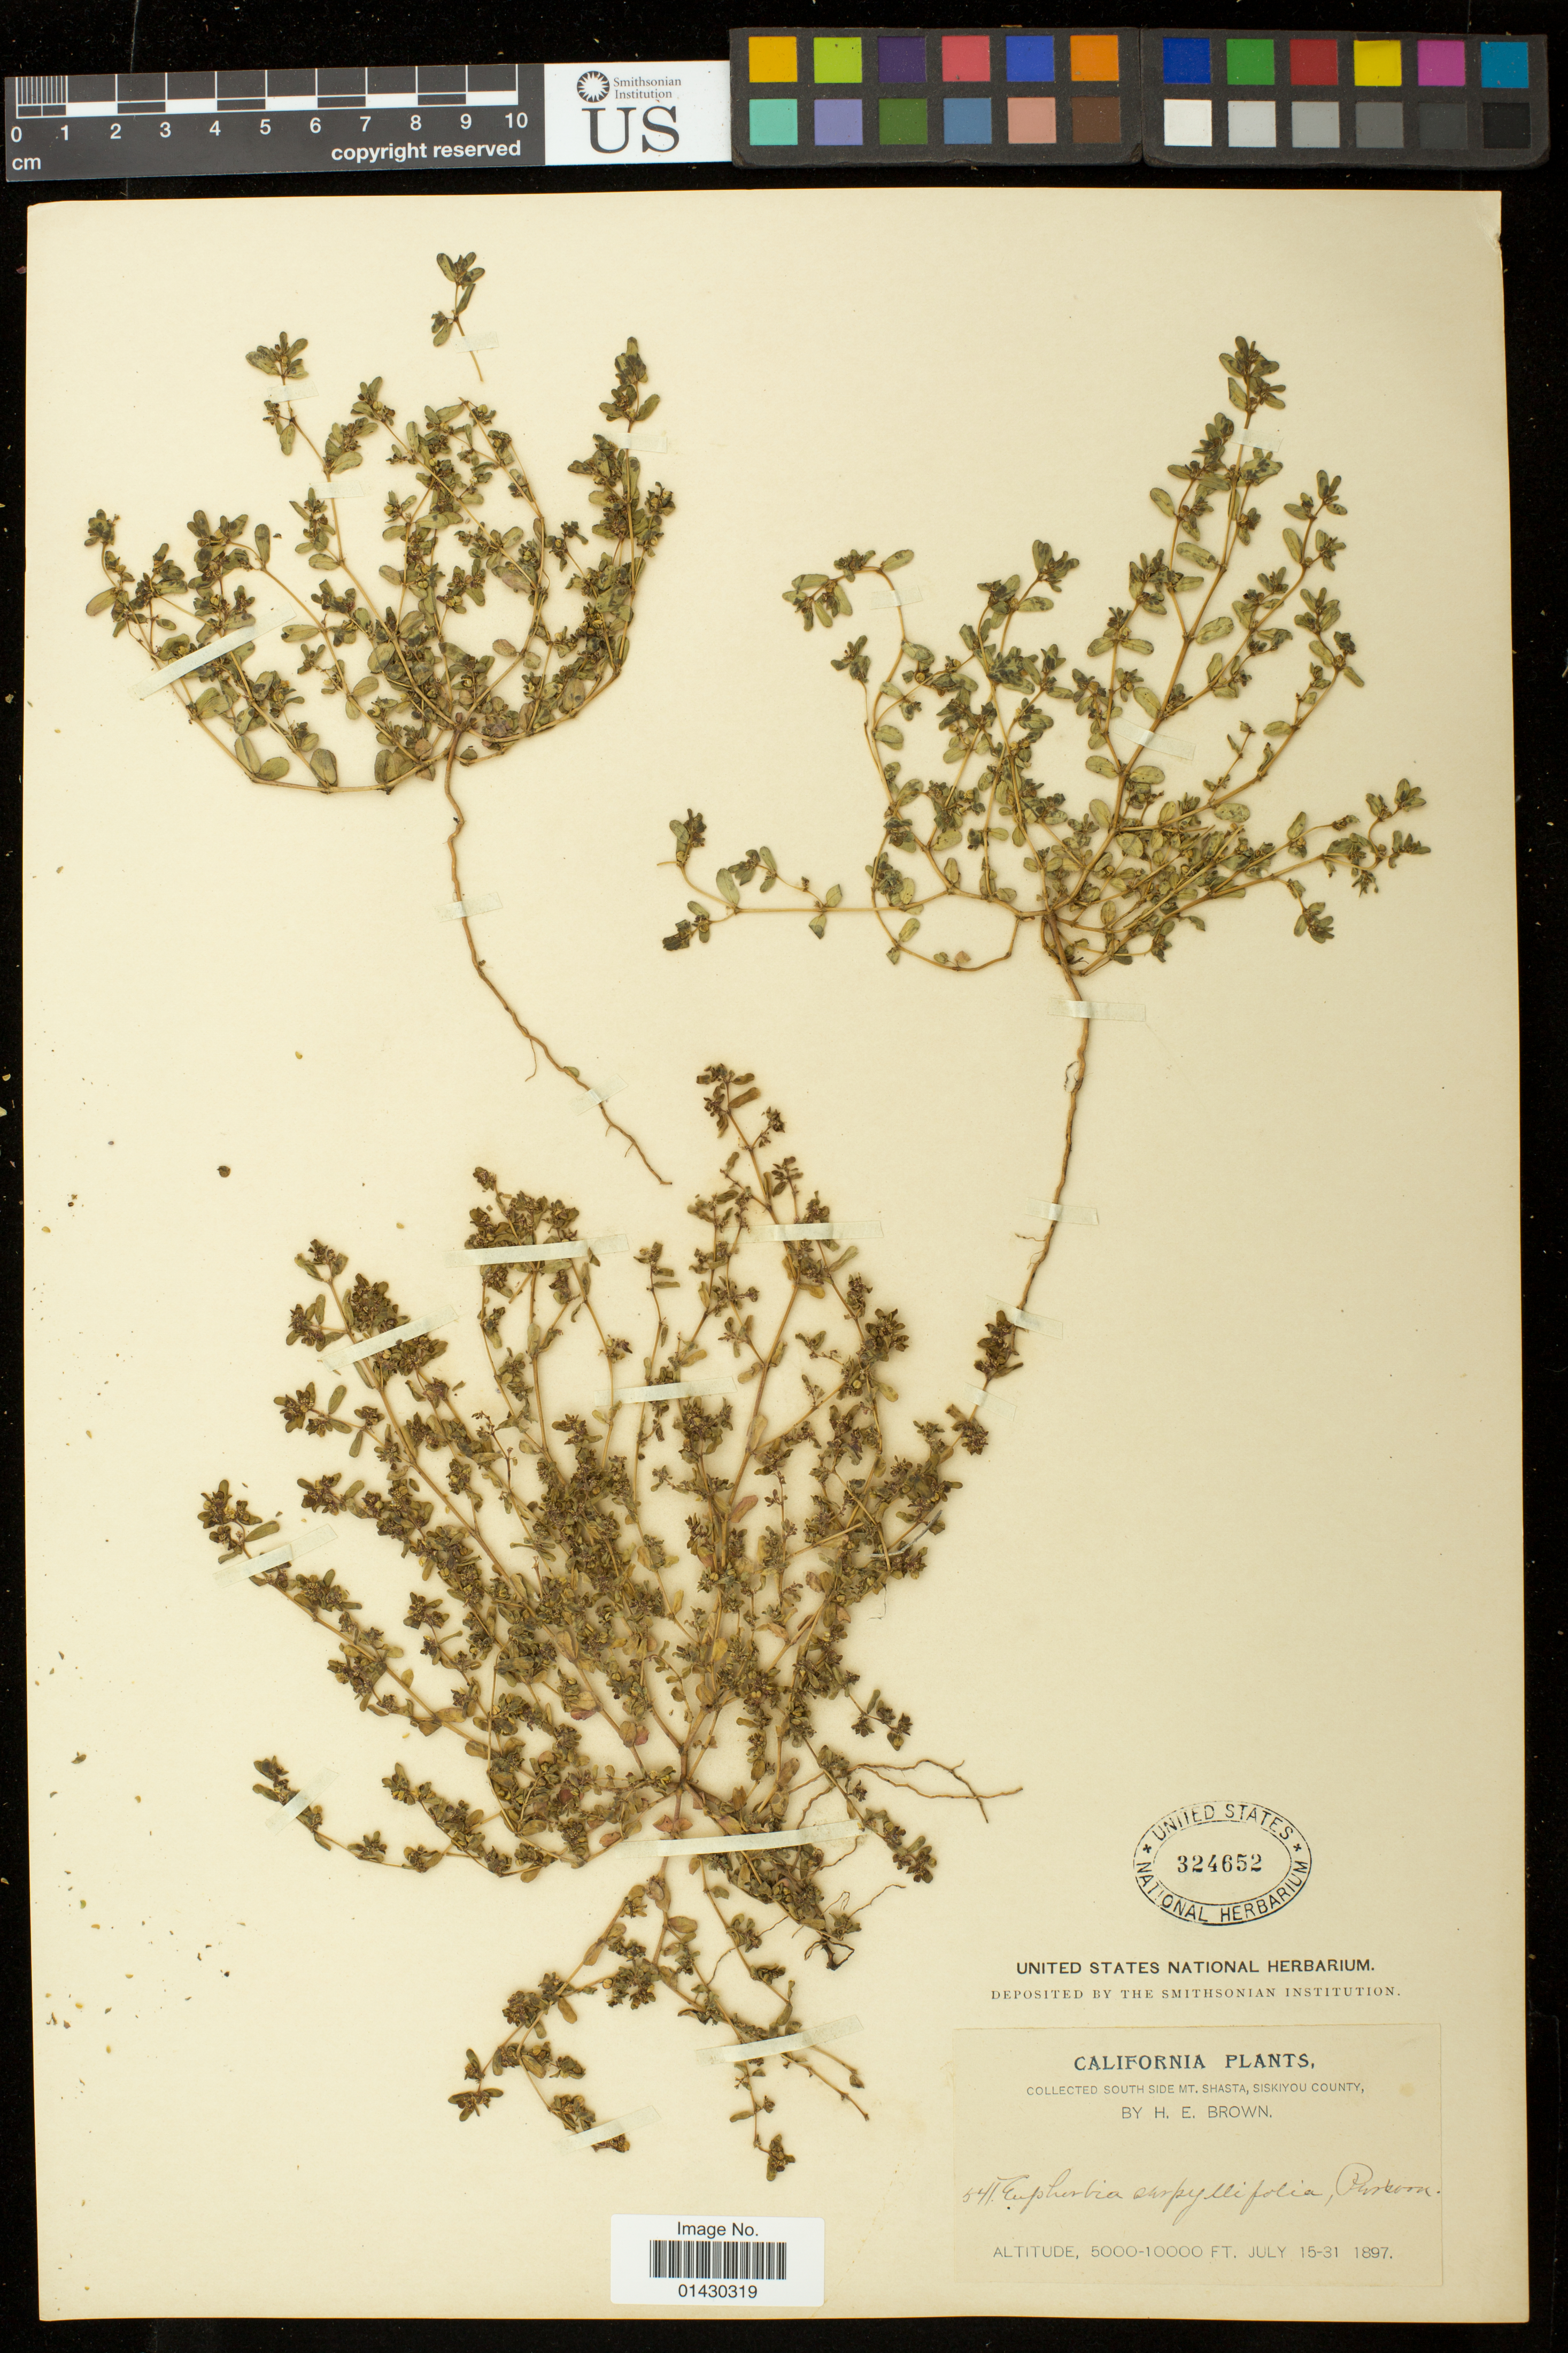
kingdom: Plantae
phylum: Tracheophyta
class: Magnoliopsida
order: Malpighiales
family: Euphorbiaceae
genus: Euphorbia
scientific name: Euphorbia serpillifolia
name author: Pers.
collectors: H. E. Brown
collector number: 541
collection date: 1897-07-15/1897-07-31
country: United States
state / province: California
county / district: Siskiyou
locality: South side Mt. Shasta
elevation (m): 1524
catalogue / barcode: US 324652